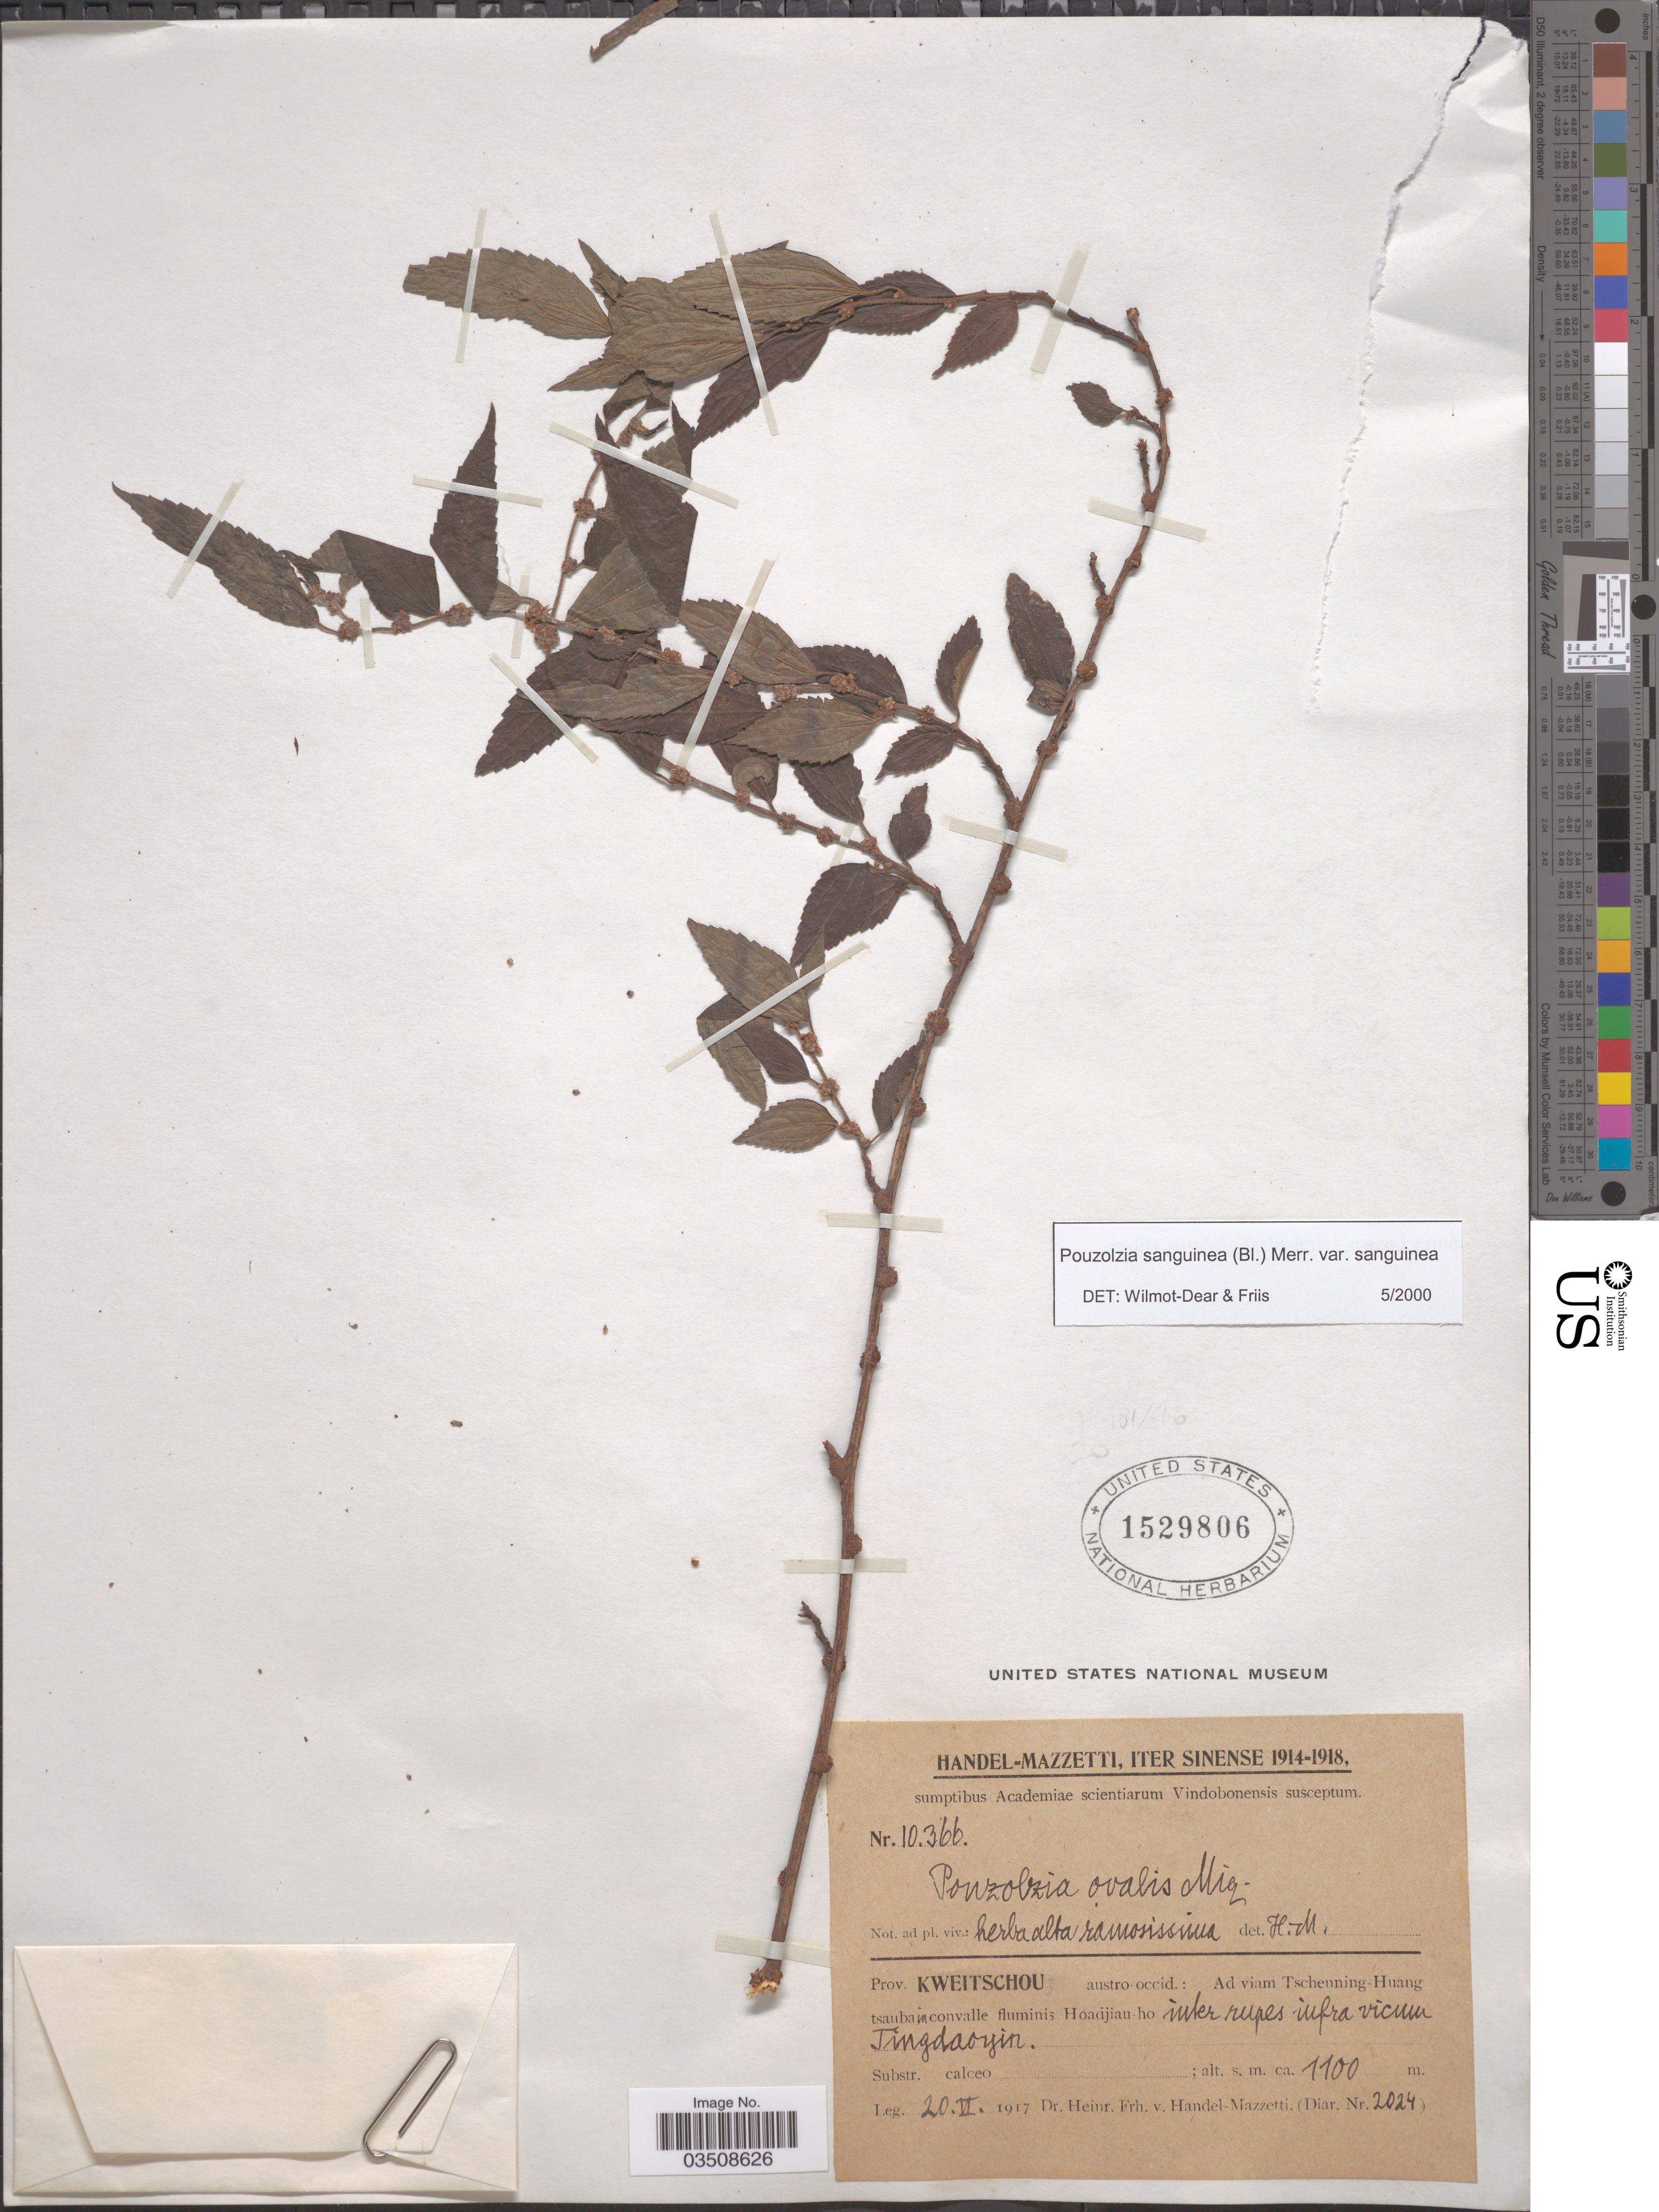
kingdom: Plantae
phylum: Tracheophyta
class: Magnoliopsida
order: Rosales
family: Urticaceae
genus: Pouzolzia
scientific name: Pouzolzia sanguinea var. sanguinea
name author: (Blume) Merr.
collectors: H. Handel-Mazzetti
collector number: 10366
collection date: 1917-06-20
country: China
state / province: Guizhou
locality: Iter Sinense. Prov. Kweitschou austro-occid.: Ad viam Tschenning-Huang tsauba in convalle fluminis Hoadjiau-ho inter rupes infra vicum Tingdaoyin [interpreted].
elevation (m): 1100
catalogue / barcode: US 1529806